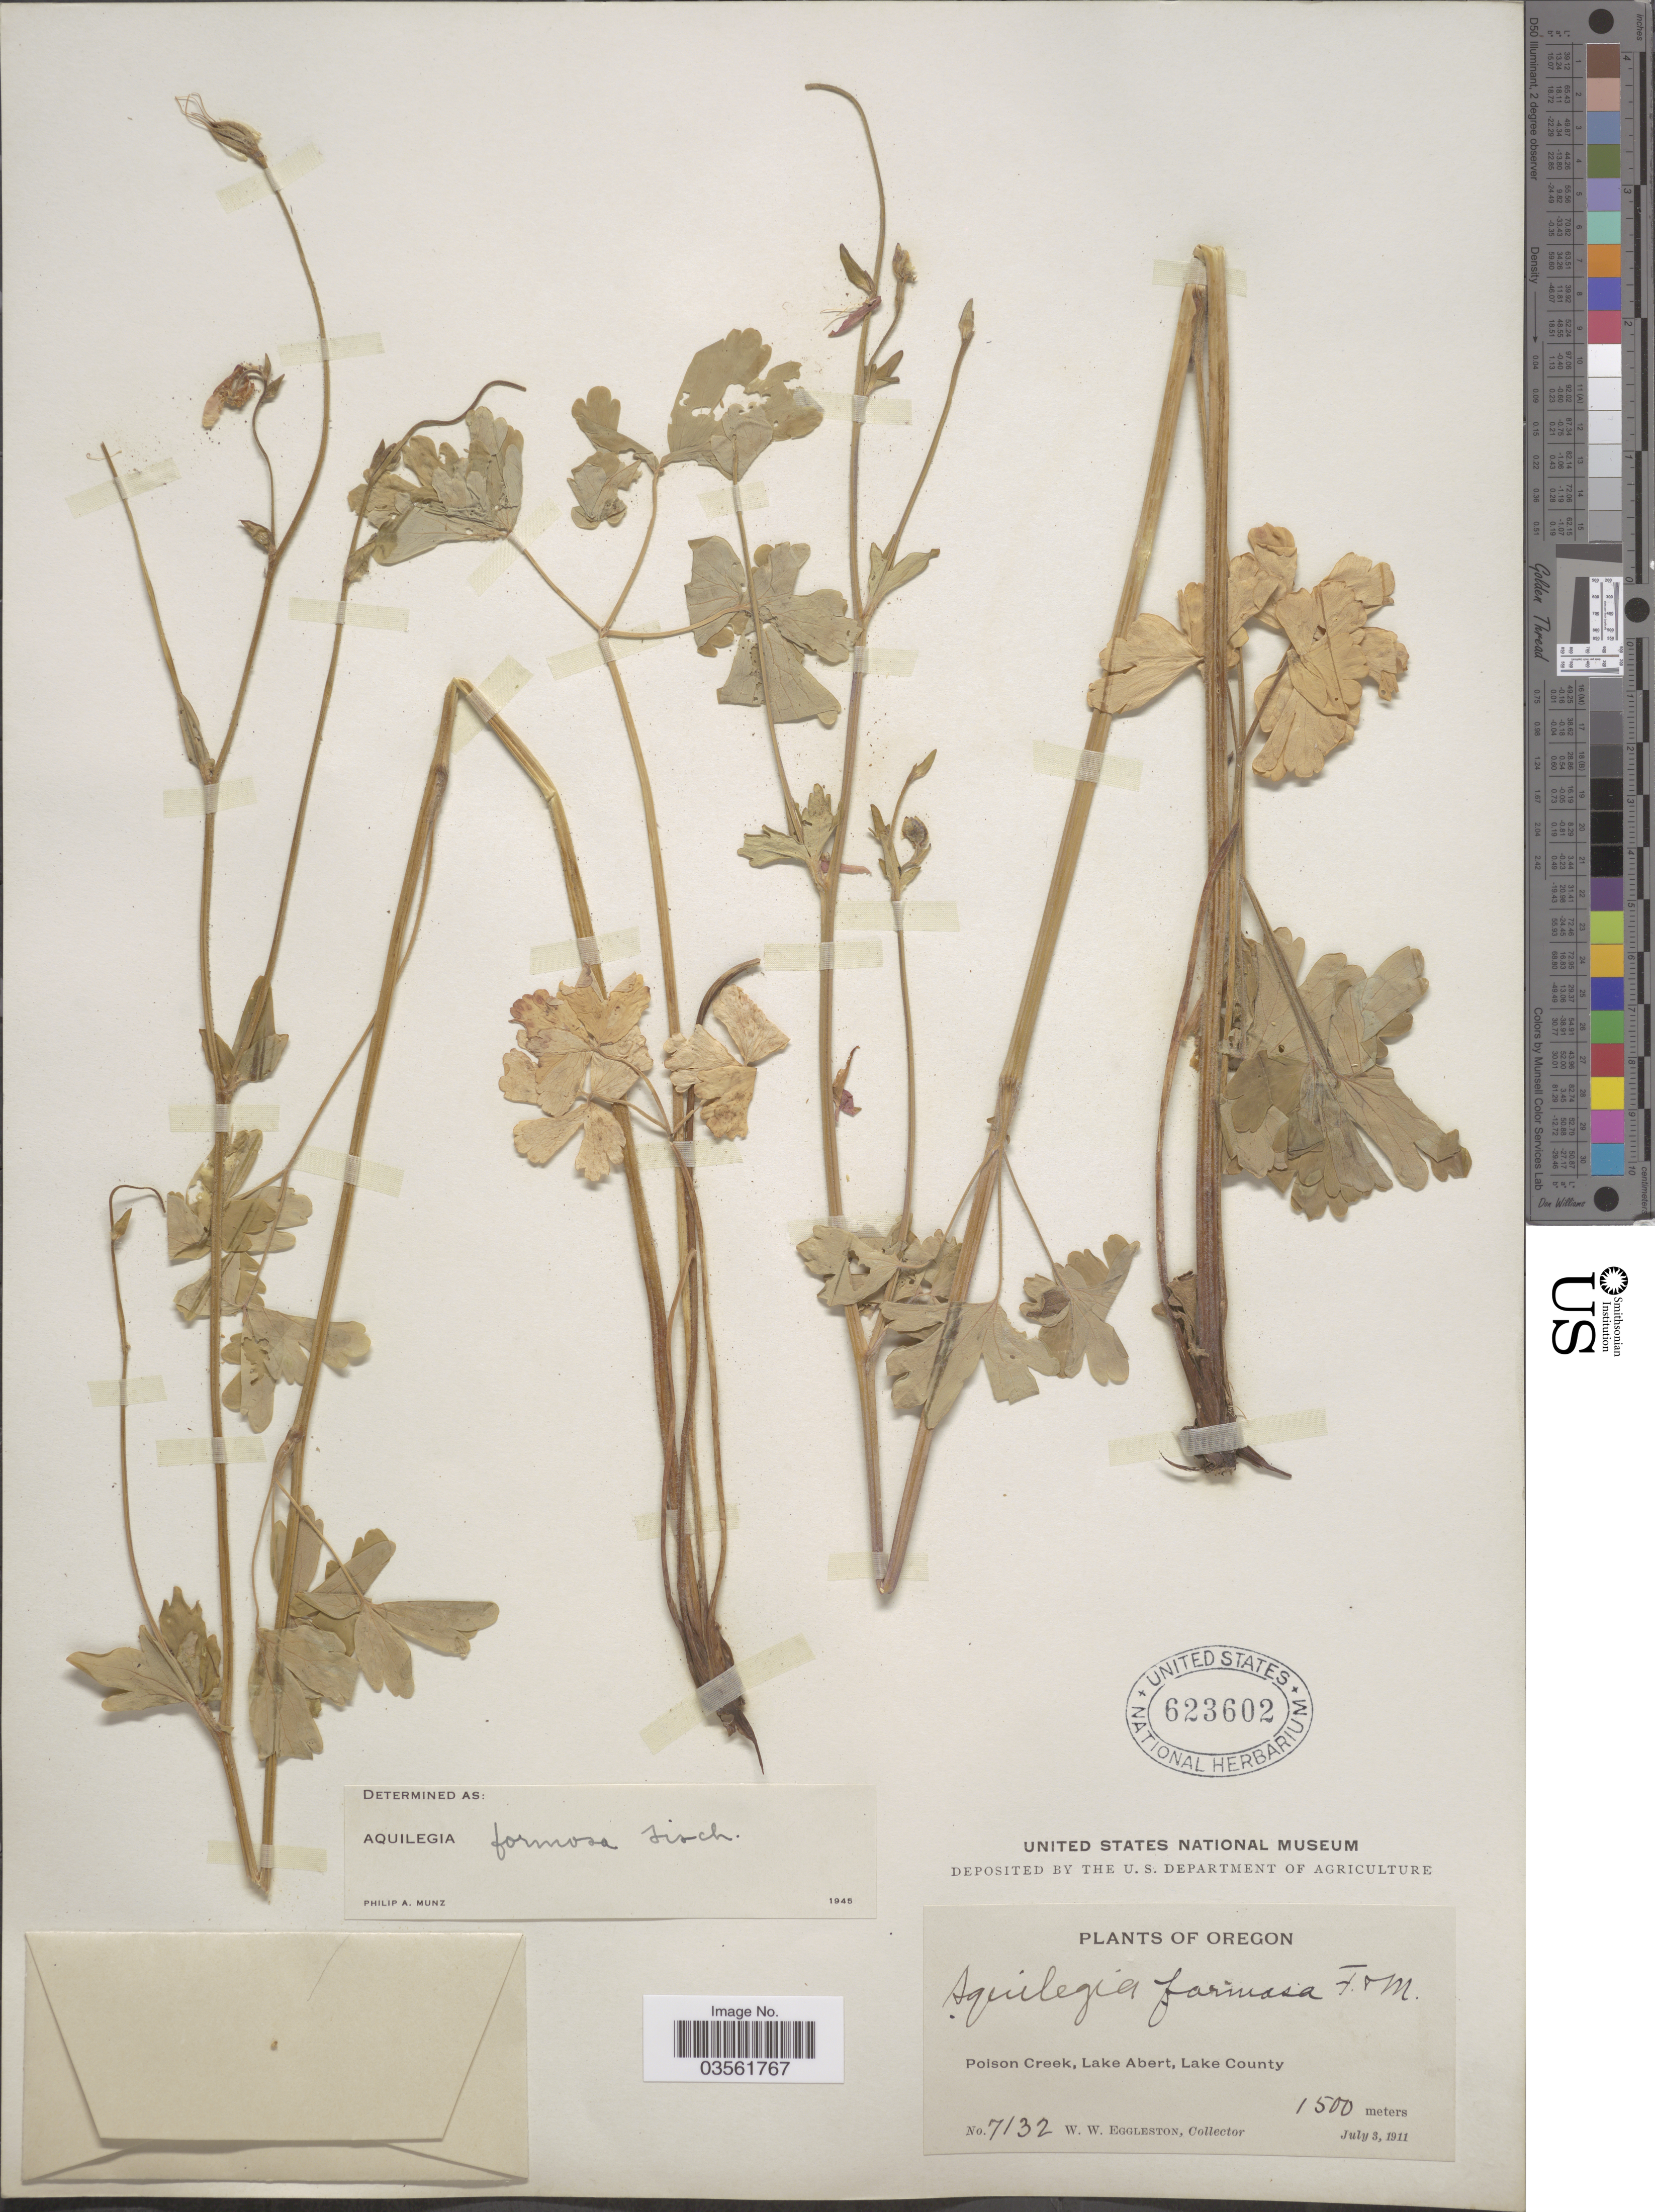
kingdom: Plantae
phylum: Tracheophyta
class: Magnoliopsida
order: Ranunculales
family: Ranunculaceae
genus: Aquilegia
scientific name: Aquilegia formosa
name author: Fisch. ex DC.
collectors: W. W. Eggleston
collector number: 7132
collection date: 1911-07-03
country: United States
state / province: Oregon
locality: Poison Creek, Lake Abert, Lake County.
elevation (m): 1500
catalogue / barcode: US 623602